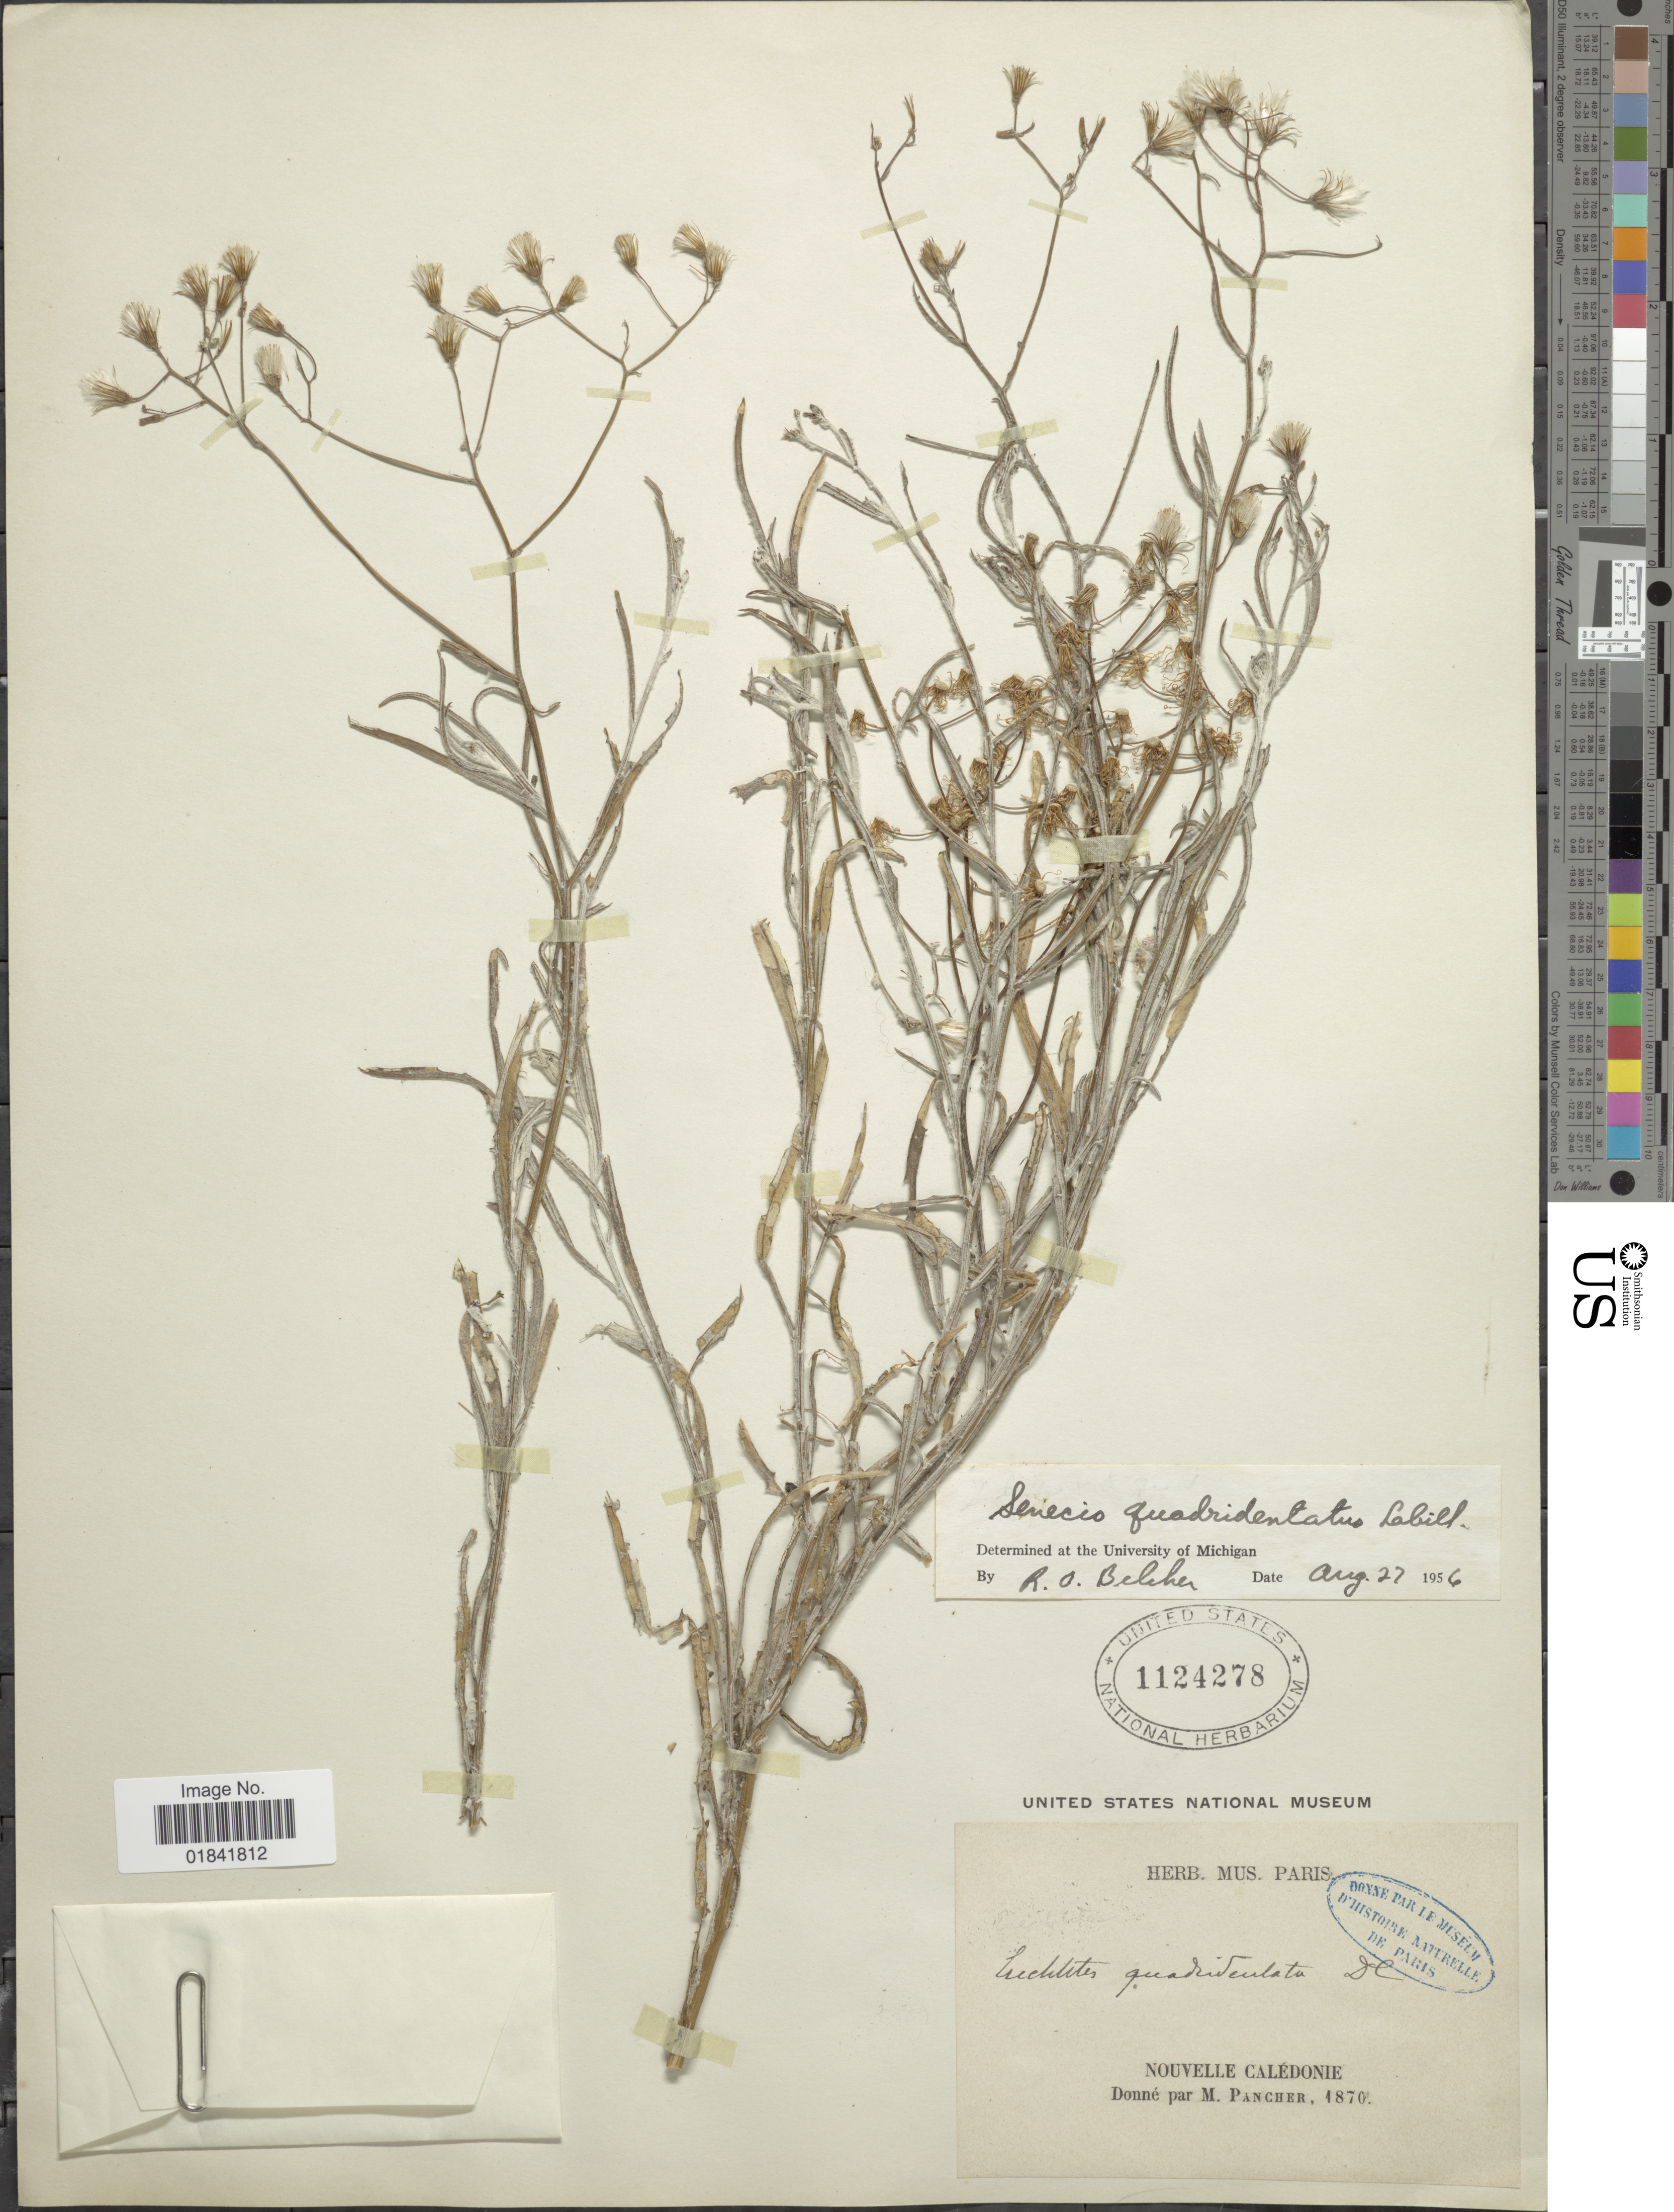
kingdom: Plantae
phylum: Tracheophyta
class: Magnoliopsida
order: Asterales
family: Asteraceae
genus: Senecio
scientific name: Senecio quadridentatus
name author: Labill.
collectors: M. Pancher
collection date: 1870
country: New Caledonia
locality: Nouvelle Caledonie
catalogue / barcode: US 1124278